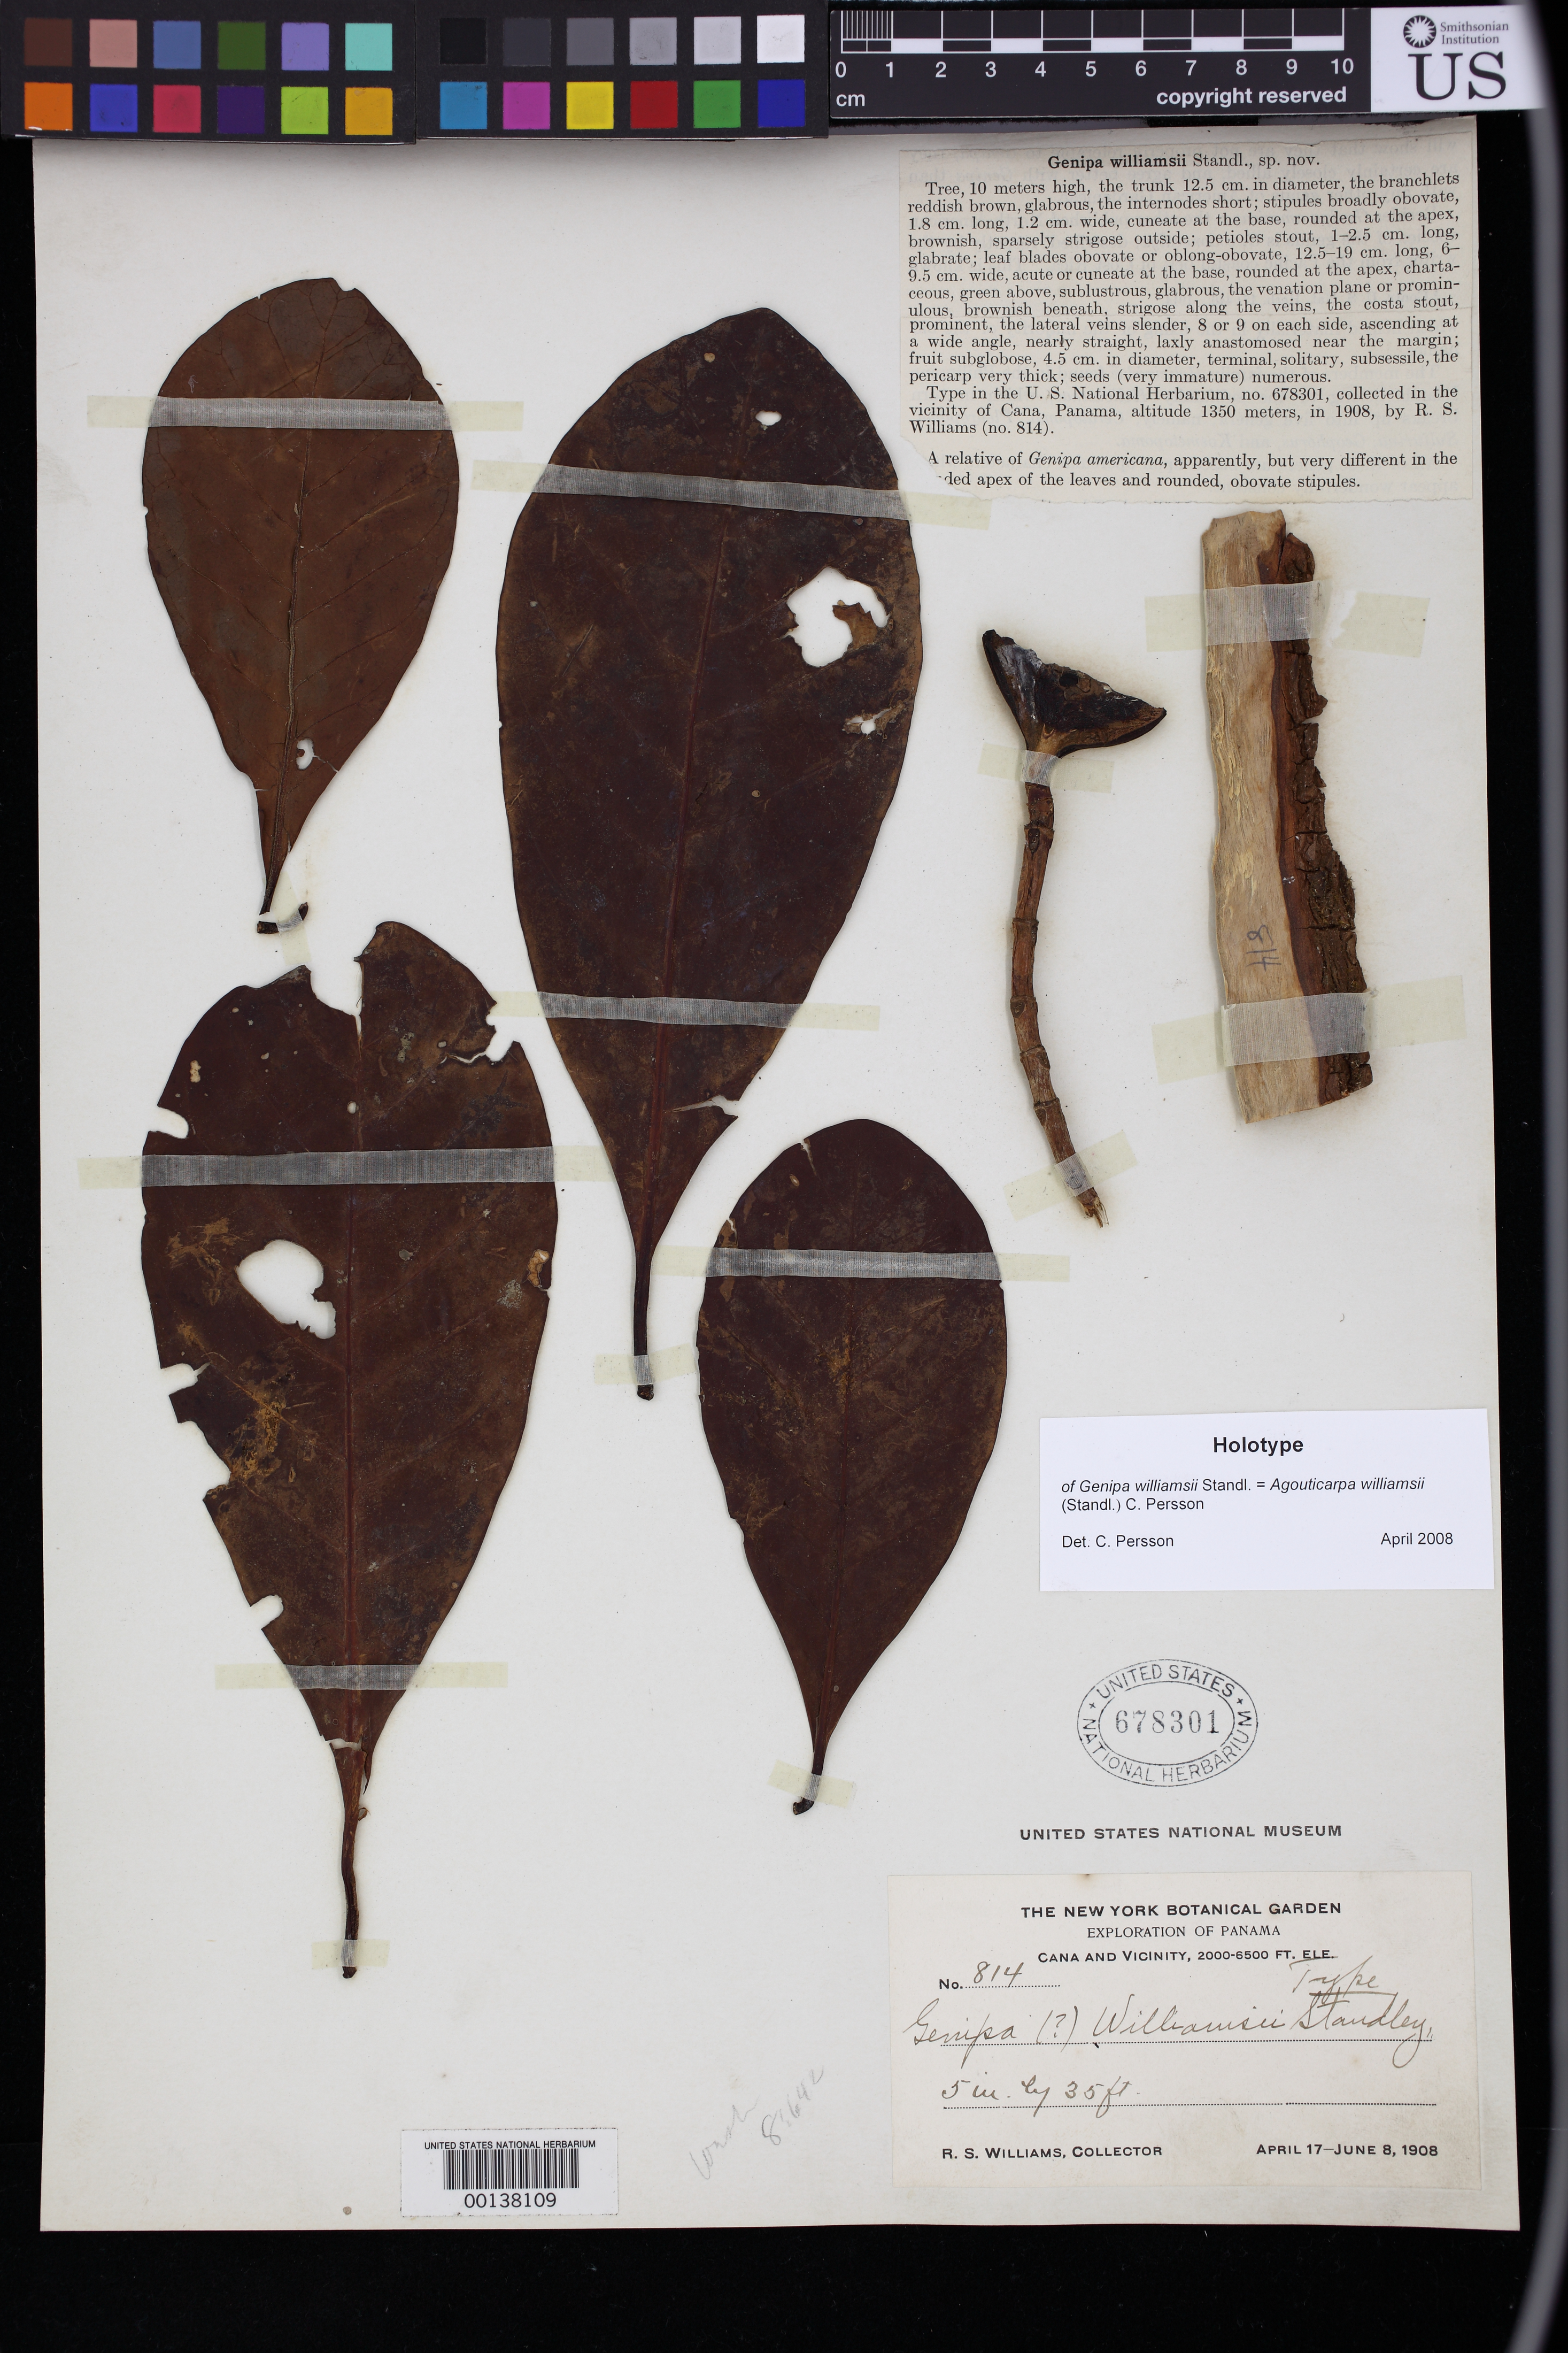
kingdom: Plantae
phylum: Tracheophyta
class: Magnoliopsida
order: Gentianales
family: Rubiaceae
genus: Genipa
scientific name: Genipa williamsii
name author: Standl.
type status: Holotype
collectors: R. S. Williams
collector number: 814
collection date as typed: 1908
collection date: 1908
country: Panama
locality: Vicinity of Cana.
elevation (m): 1350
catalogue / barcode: US 678301